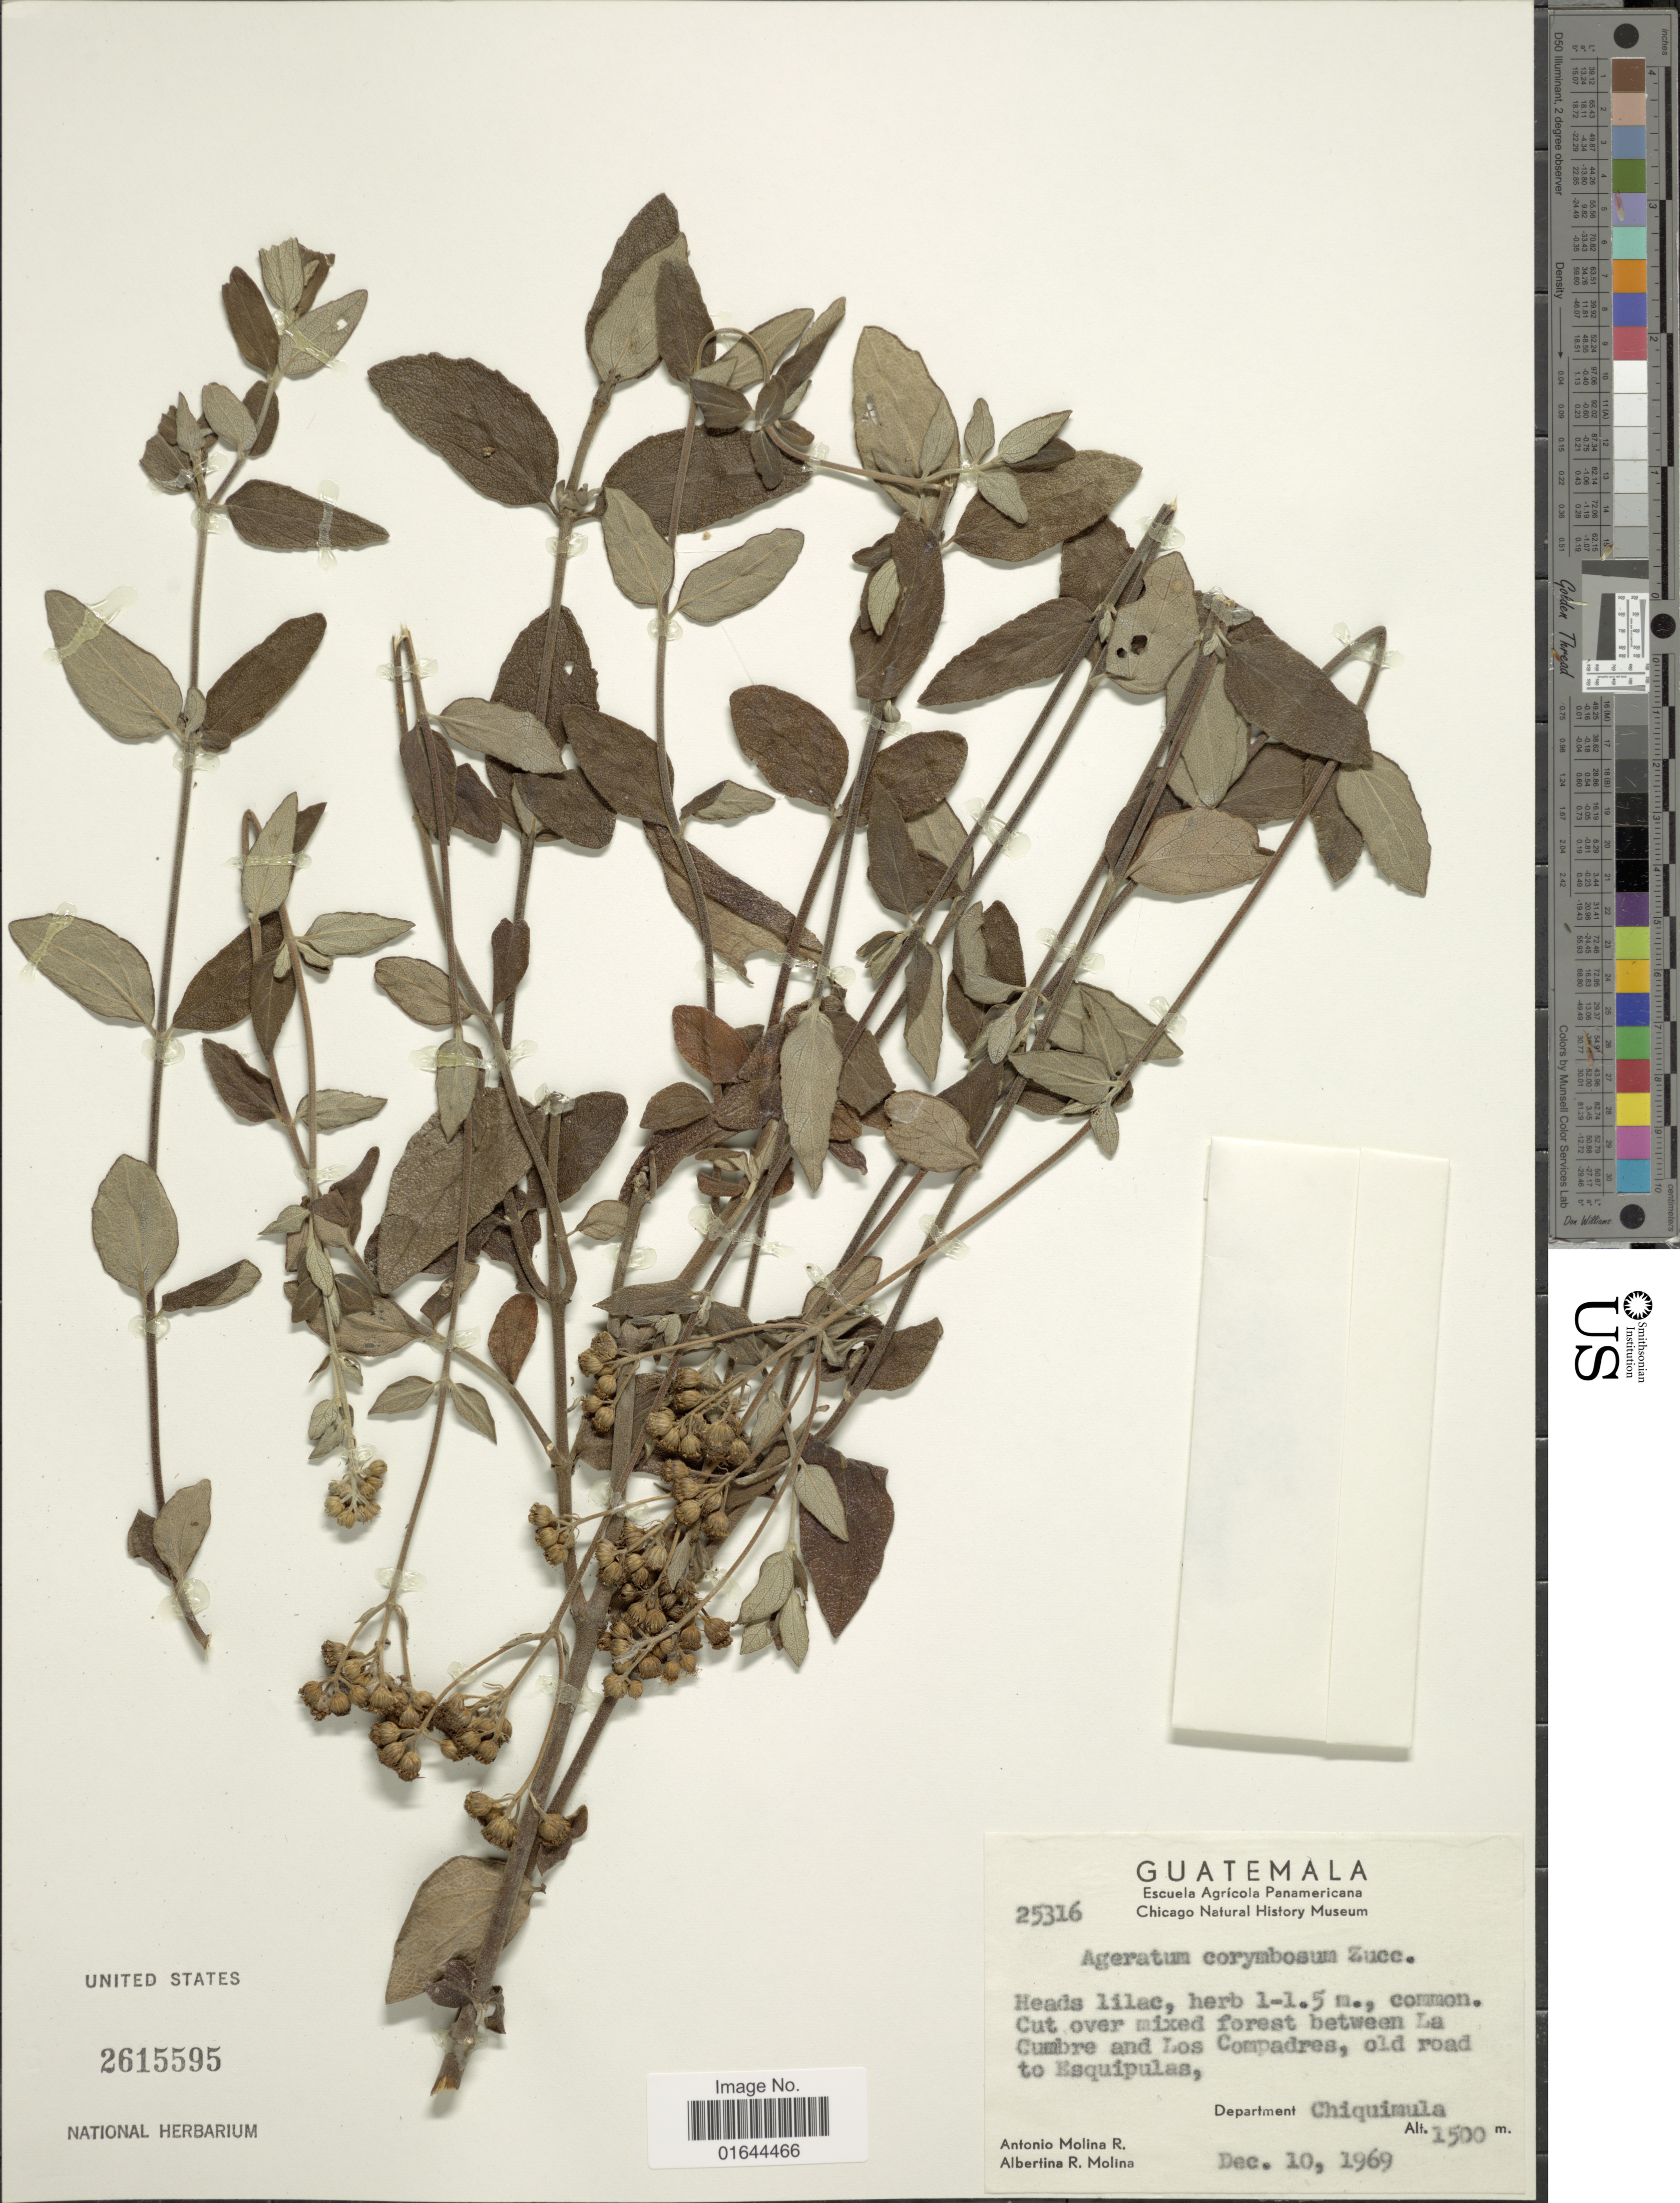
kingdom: Plantae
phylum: Tracheophyta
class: Magnoliopsida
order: Asterales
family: Asteraceae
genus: Ageratum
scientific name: Ageratum chortianum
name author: Standl. & Steyerm.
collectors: A. Molina R. & A. R. Molina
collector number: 25316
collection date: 1969-12-10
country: Guatemala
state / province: Chiquimula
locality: Guatemala. Between La Cumbre and Los Compadres, old road to Esquipulas, Department Chiquimula.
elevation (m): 1500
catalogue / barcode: US 2615595